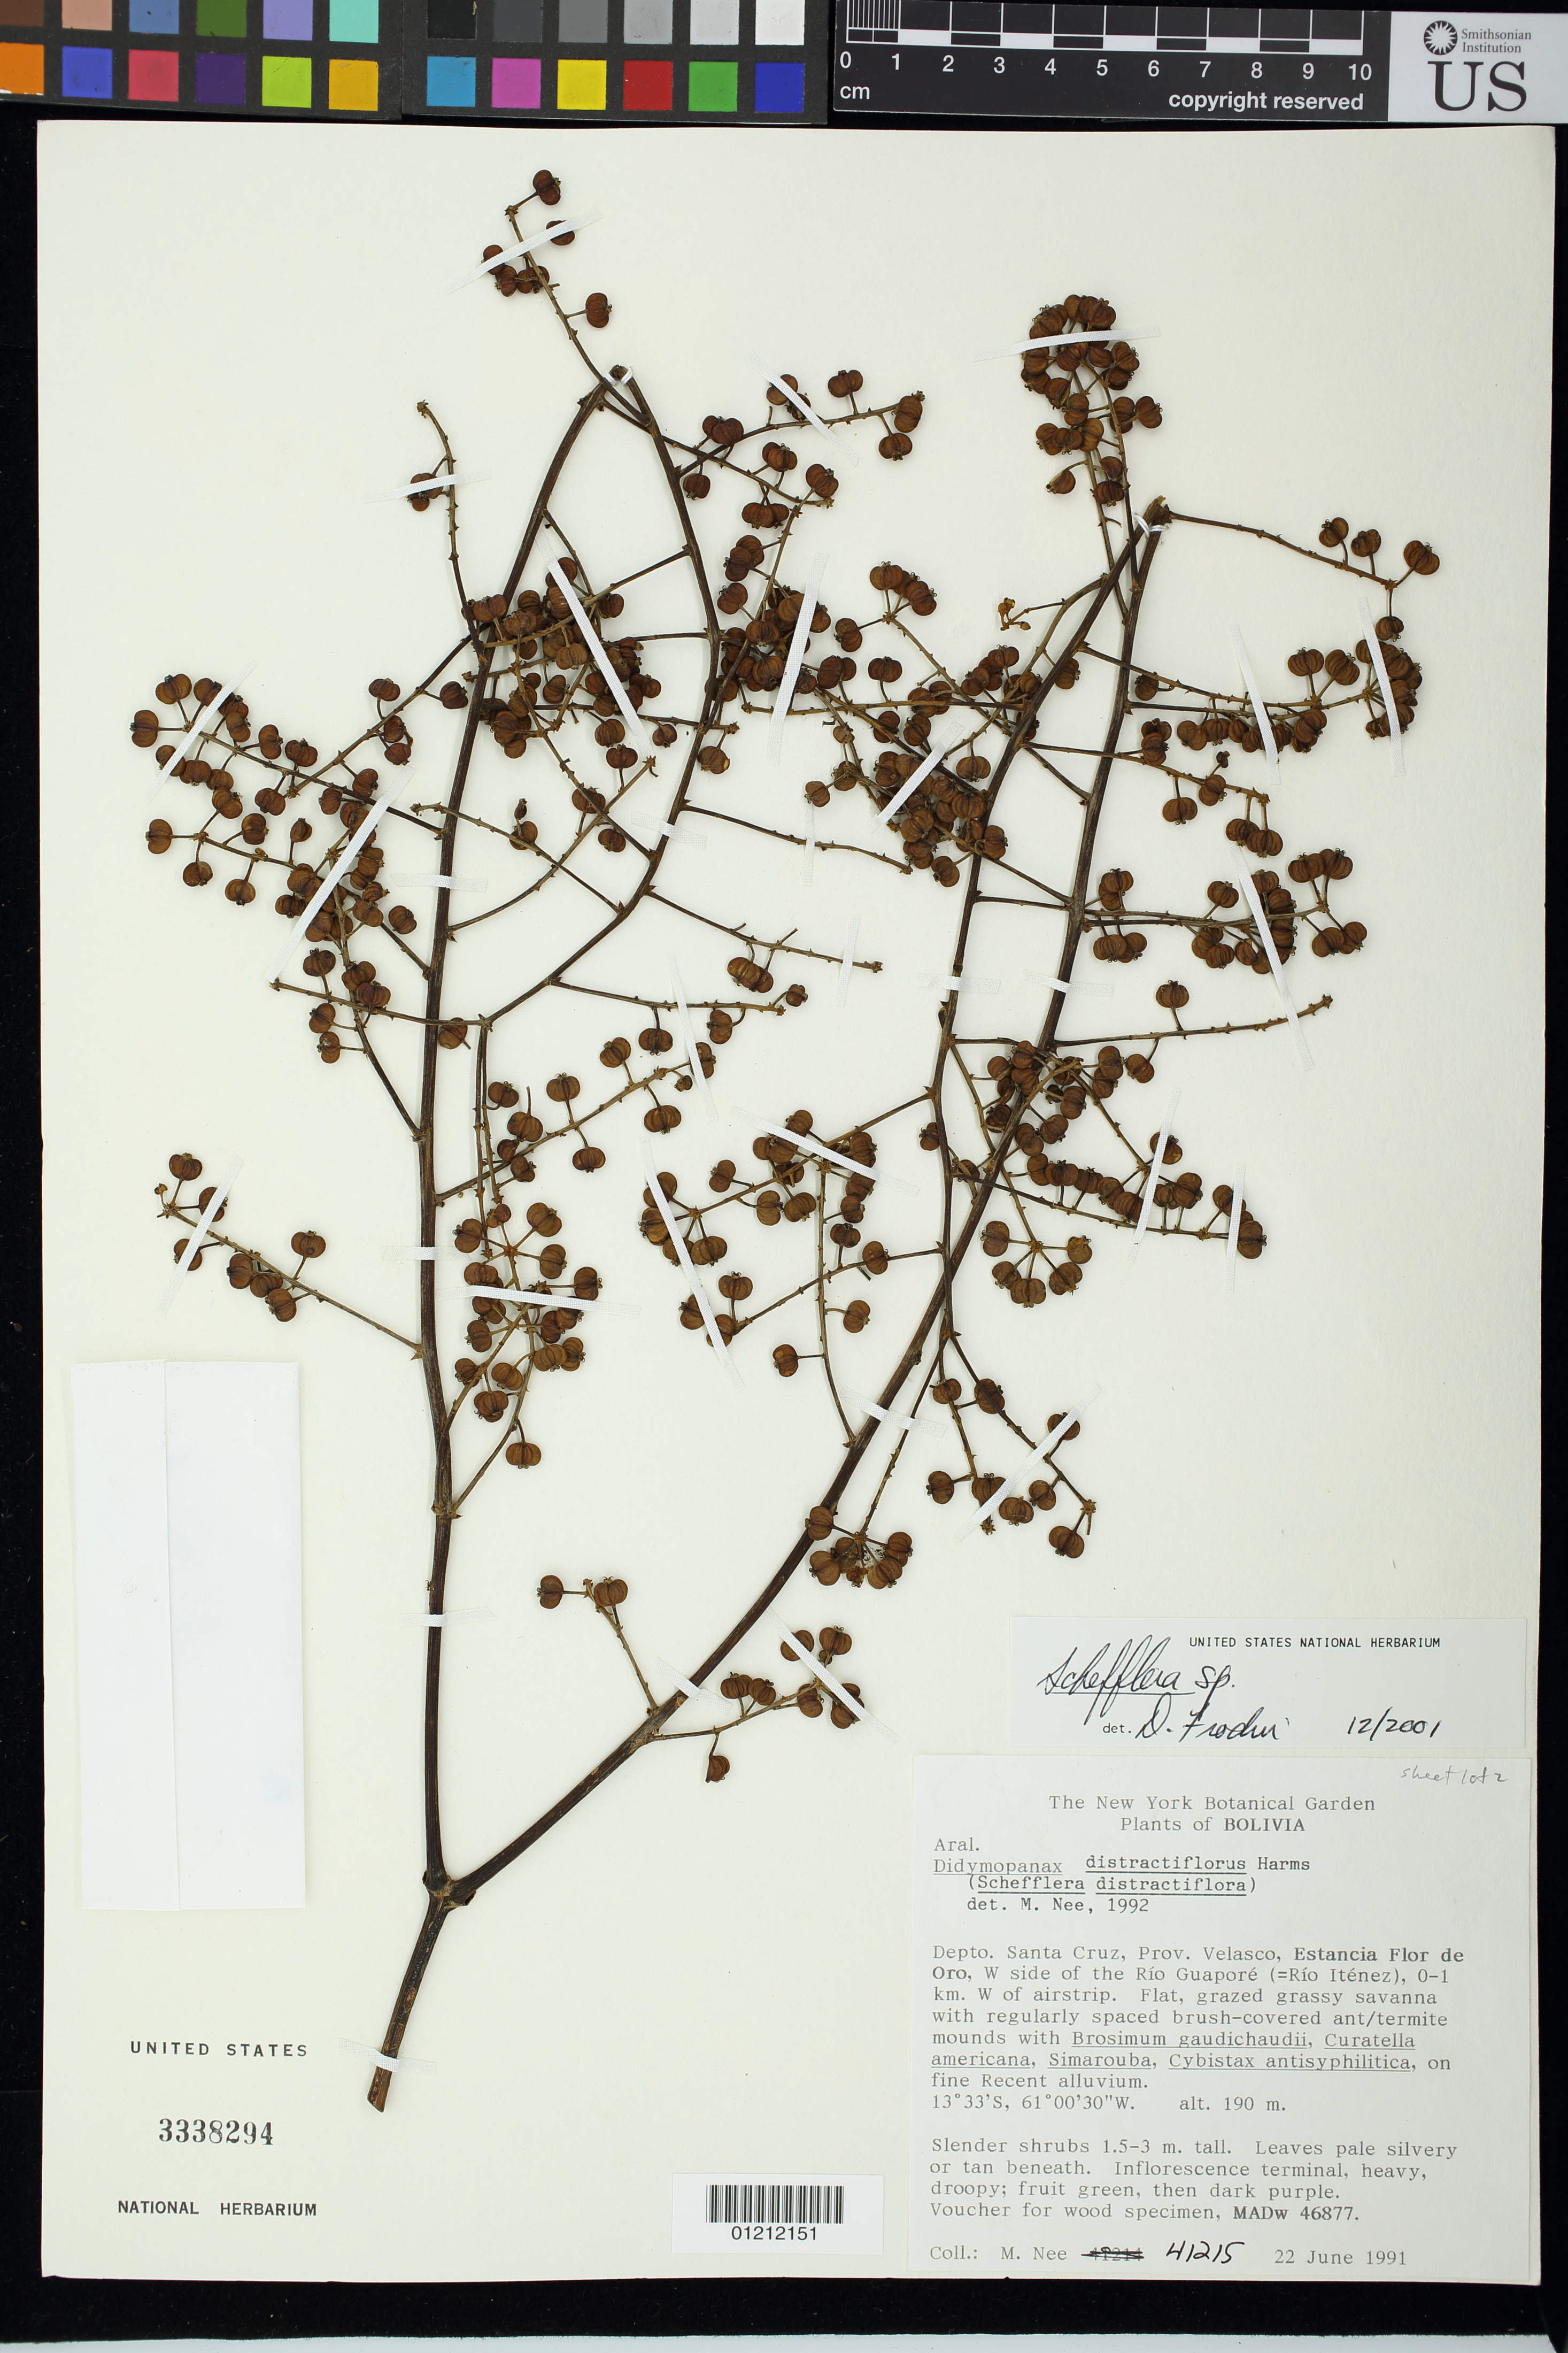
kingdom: Plantae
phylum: Tracheophyta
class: Magnoliopsida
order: Apiales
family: Araliaceae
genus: Schefflera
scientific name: Schefflera sp.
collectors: M. Nee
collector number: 41215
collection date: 1991-06-22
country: Bolivia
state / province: Santa Cruz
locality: Prov. Of Velasco, Estancia Flor de Oro, W side of the Rio Guaporé (= Rio Iténez) 0 -1 km W of the airstrip.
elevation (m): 190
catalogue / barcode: US 3338294